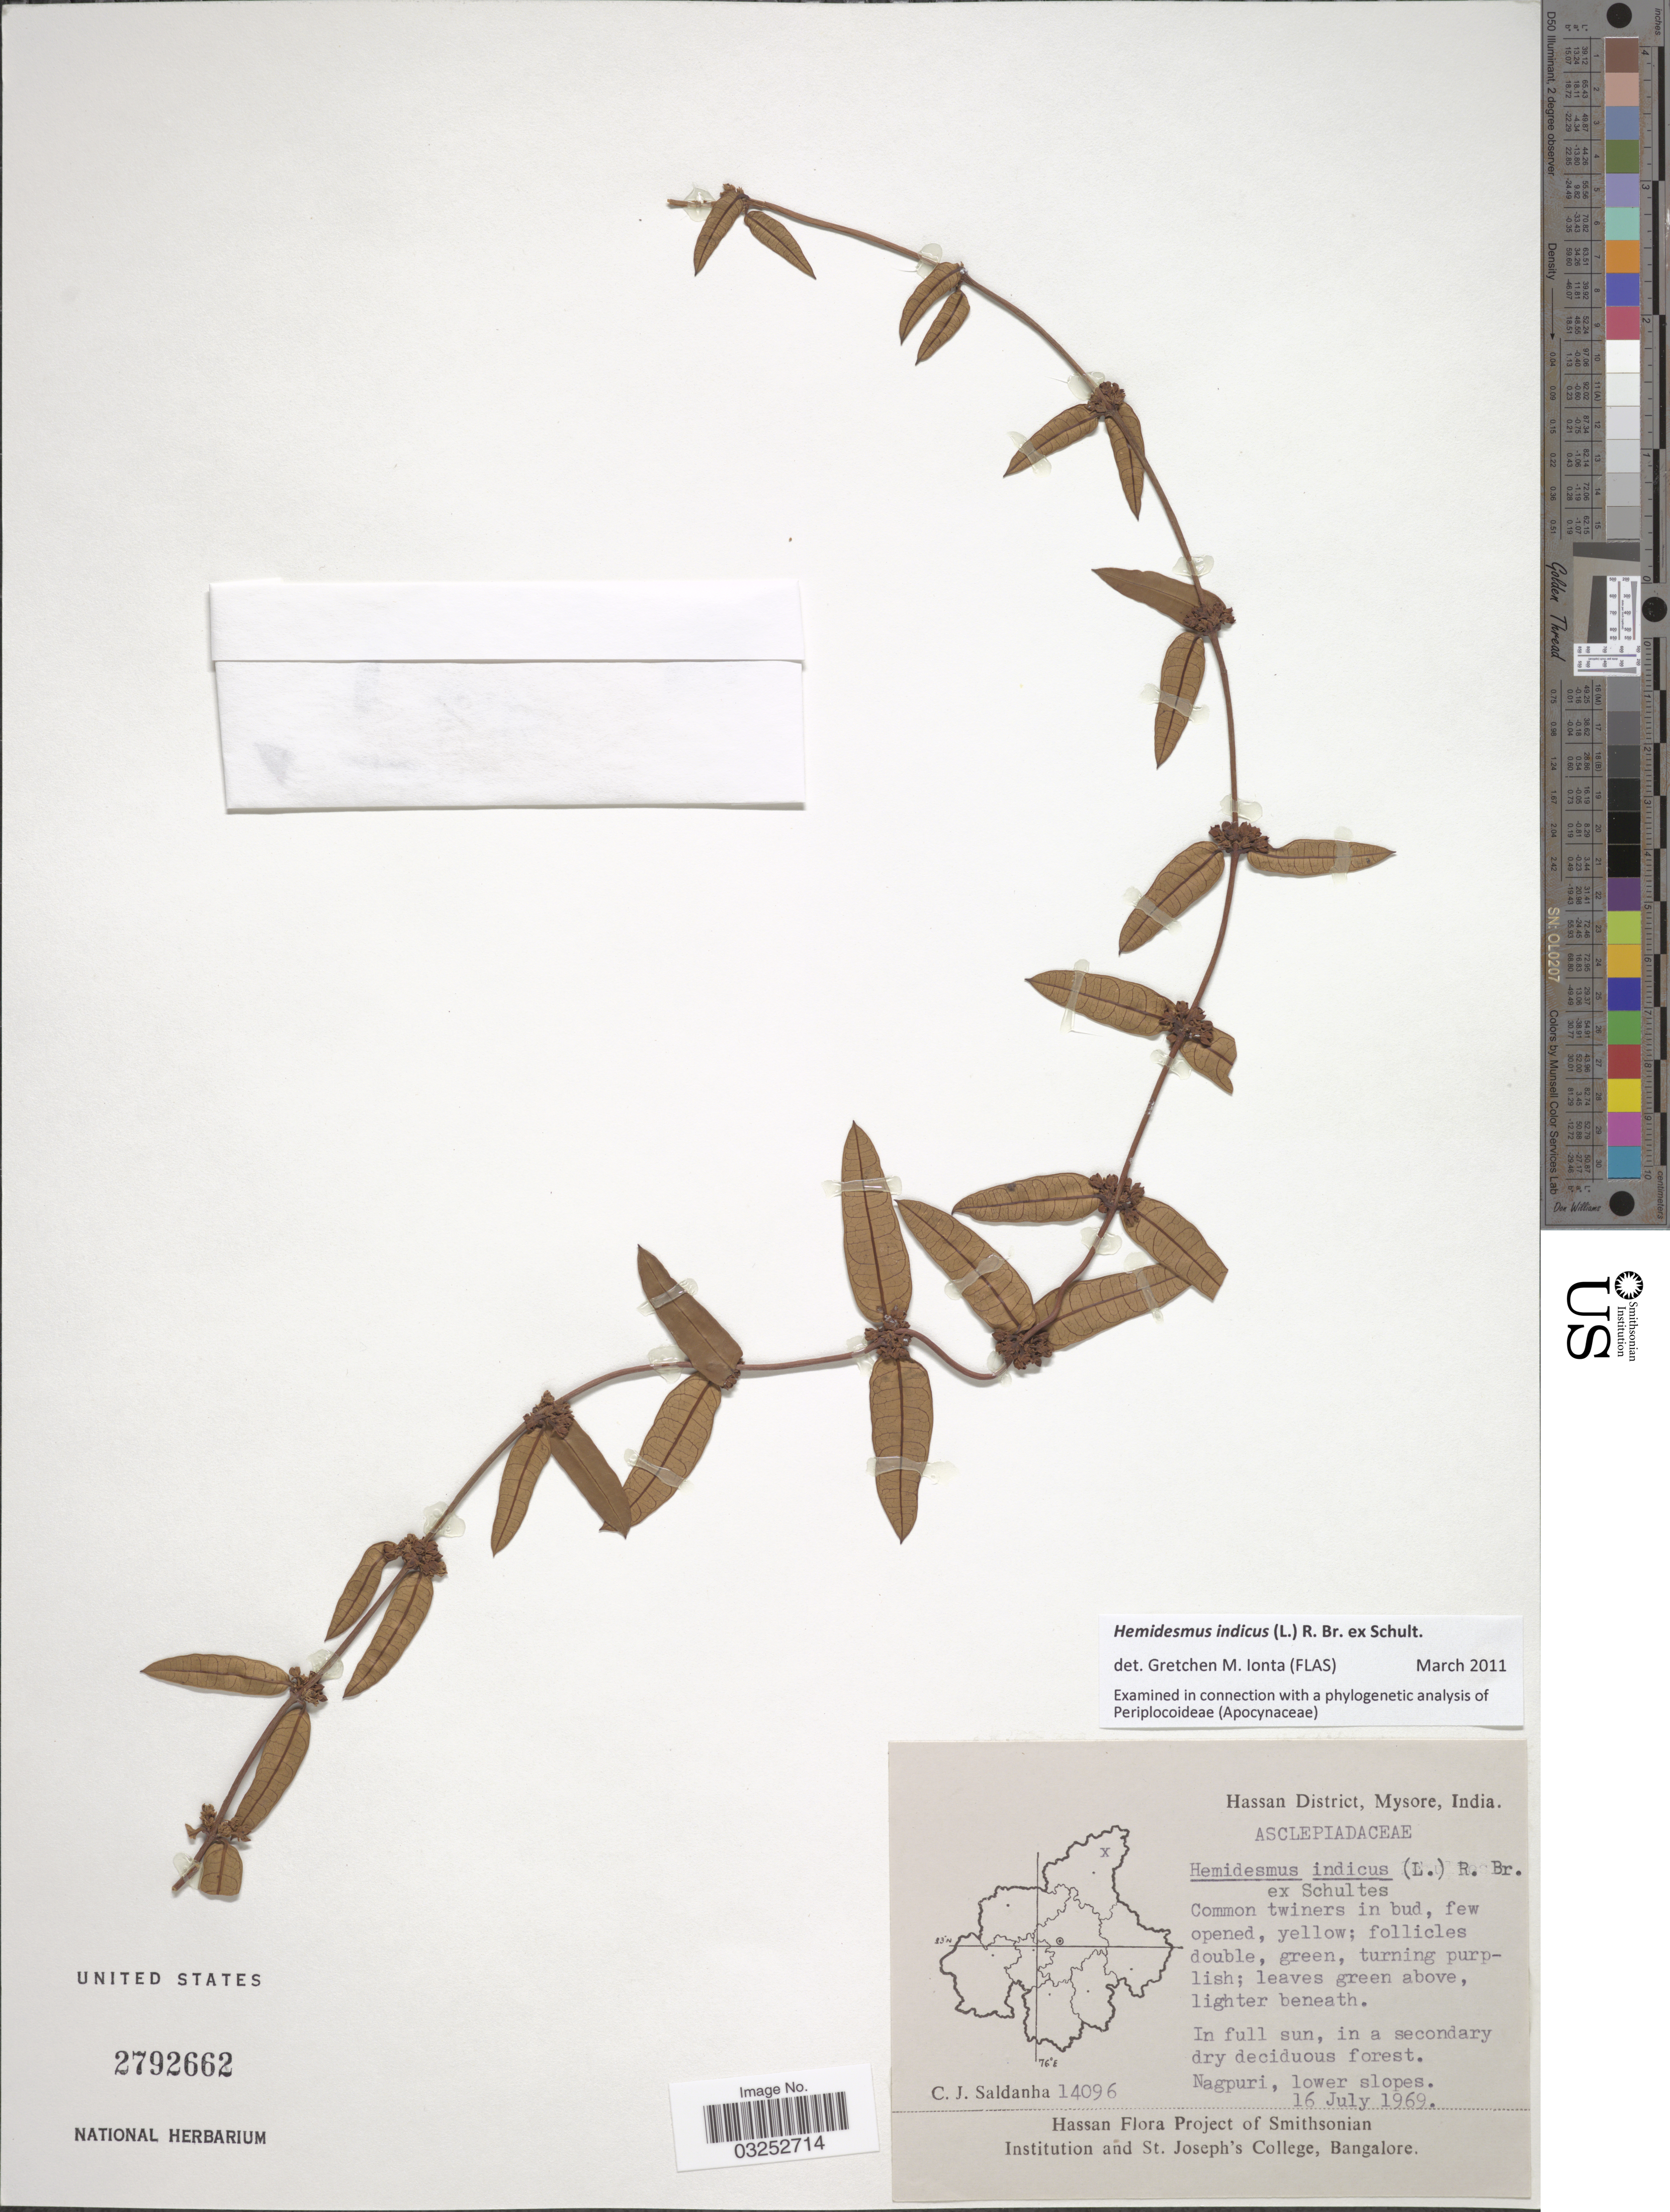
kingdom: Plantae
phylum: Tracheophyta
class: Magnoliopsida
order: Gentianales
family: Apocynaceae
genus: Hemidesmus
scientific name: Hemidesmus indicus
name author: (L.) R. Br. ex Schult.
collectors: C. J. Saldanha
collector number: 14096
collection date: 1969-07-16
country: India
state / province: Karnataka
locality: Hassan District, Mysore, India, Nagpuri, lower slopes.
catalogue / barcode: US 2792662